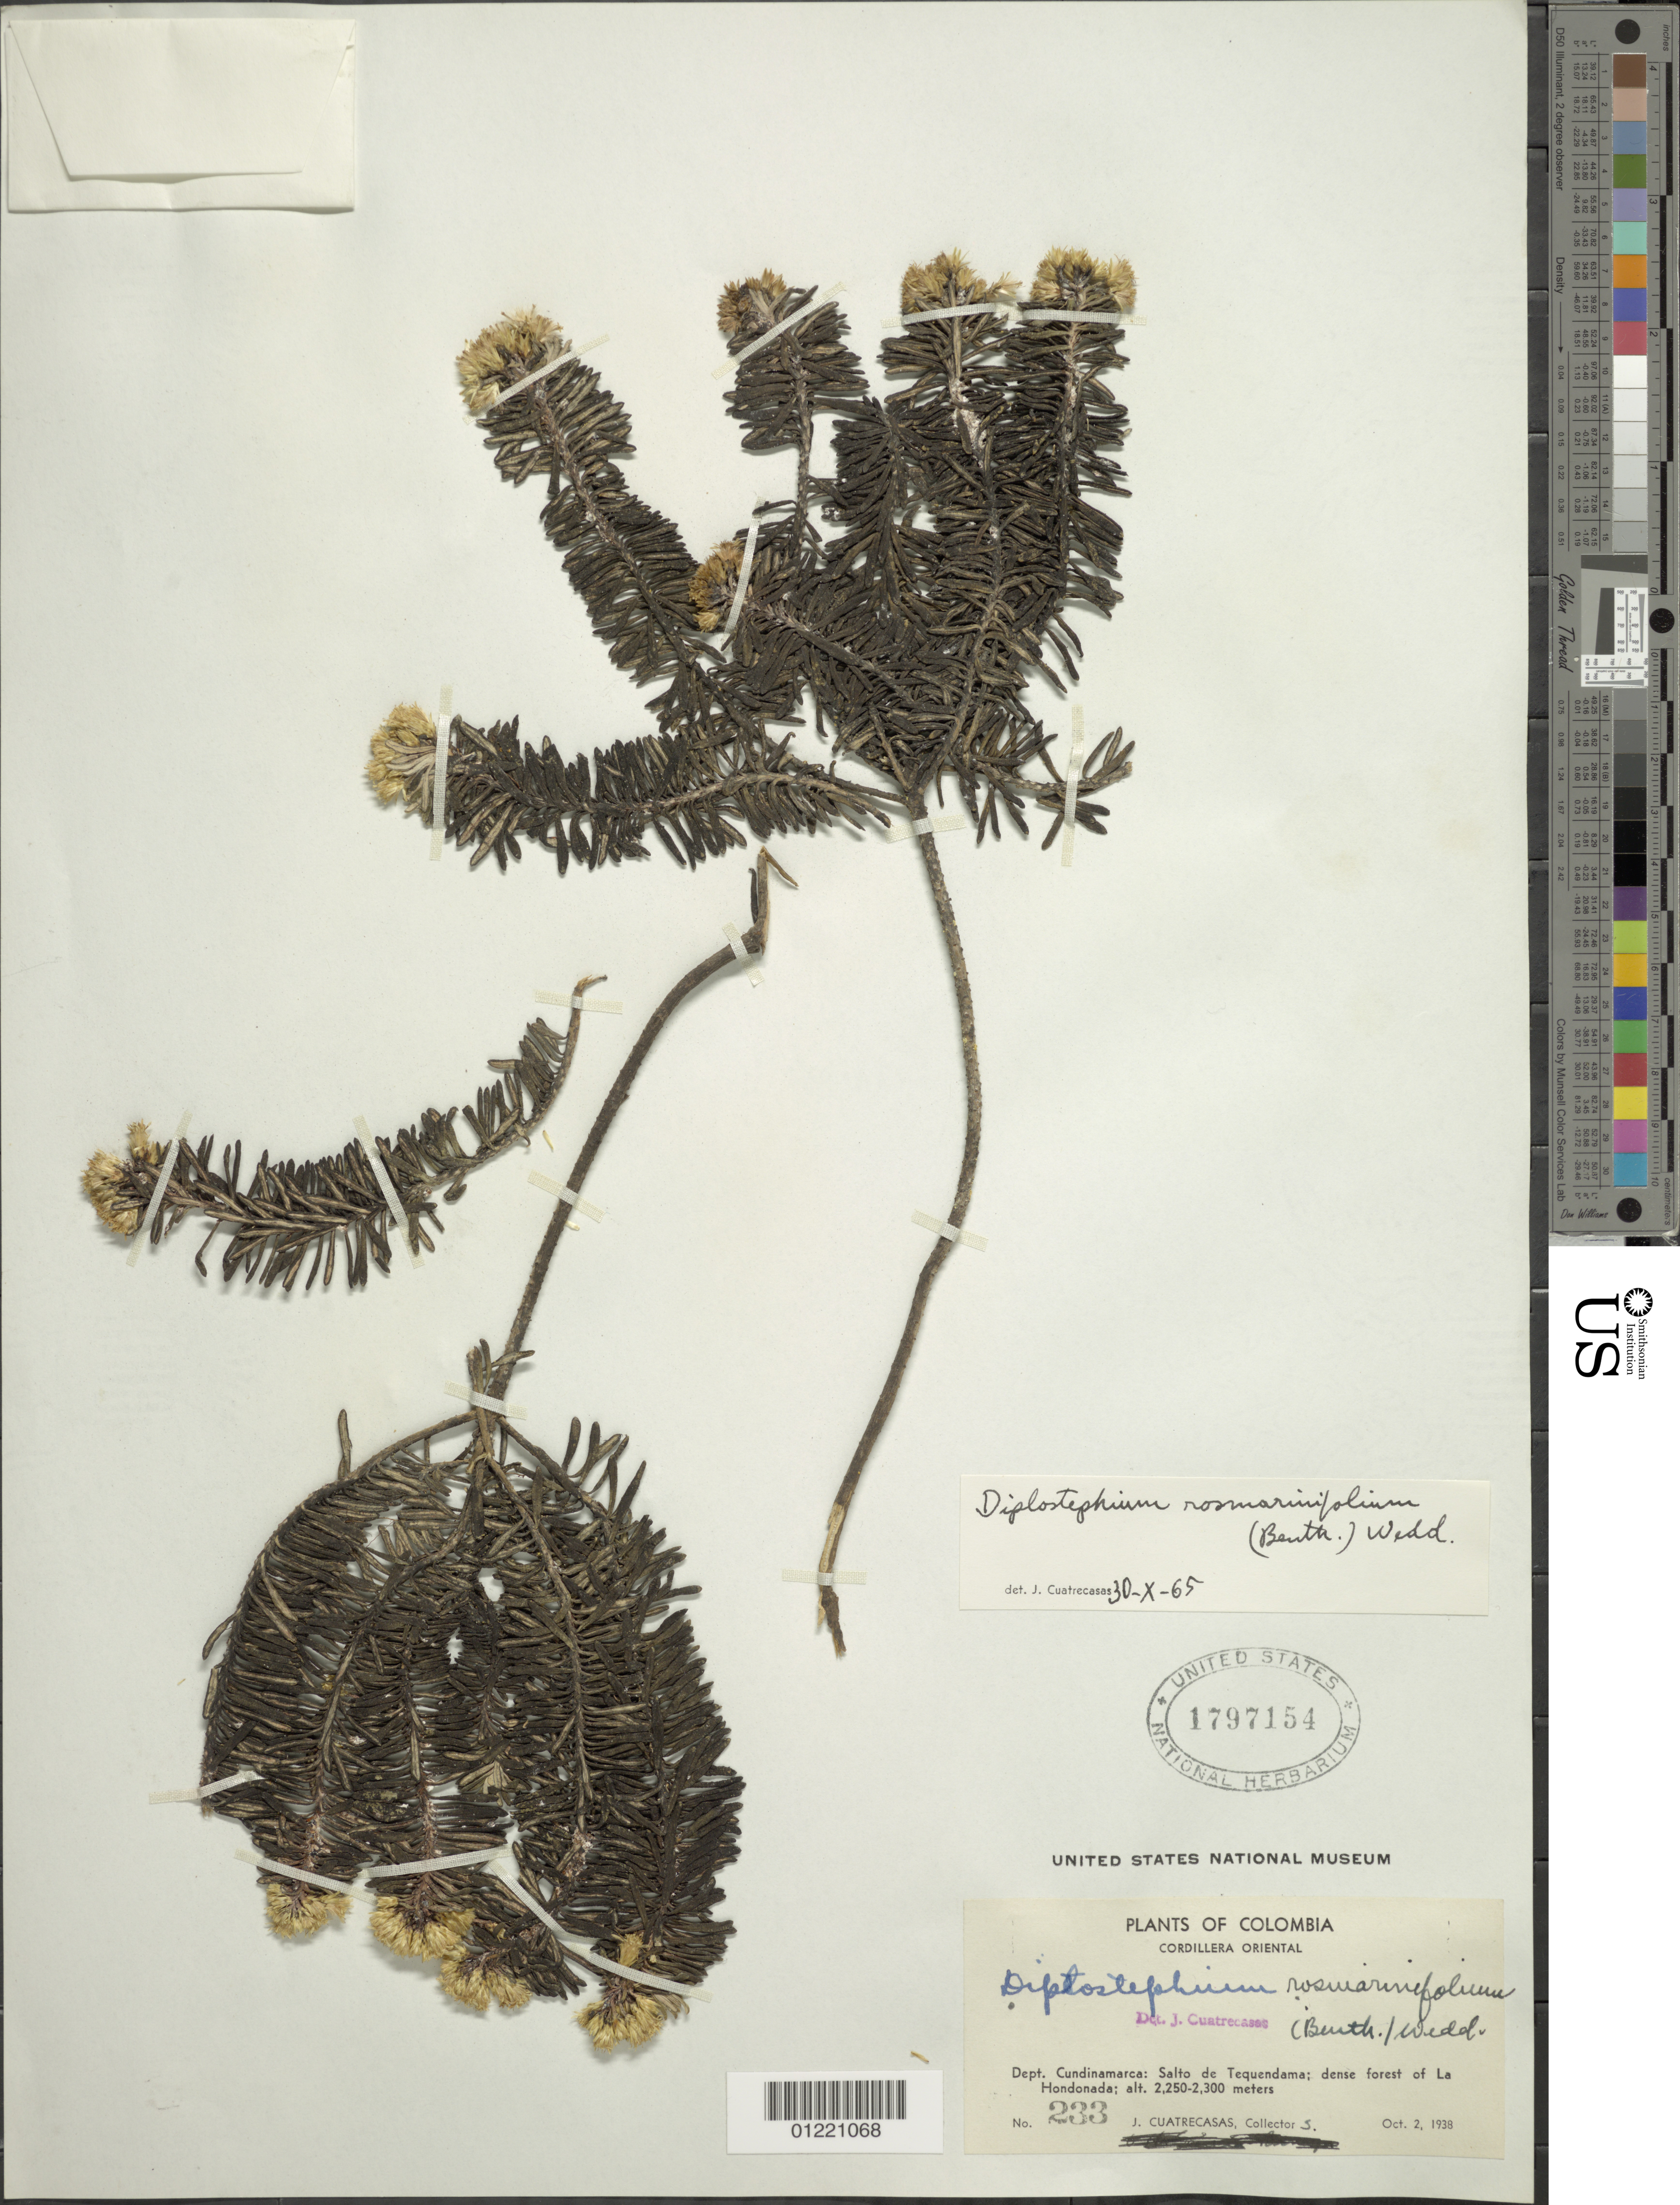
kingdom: Plantae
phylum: Tracheophyta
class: Magnoliopsida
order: Asterales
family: Asteraceae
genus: Diplostephium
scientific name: Diplostephium rosmarinifolium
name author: (Benth.) Wedd.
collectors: J. Cuatrecasas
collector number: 233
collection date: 1938-10-02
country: Colombia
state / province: Cundinamarca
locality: Salto de Tequendama; dense forest of La Hondonada.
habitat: dense forest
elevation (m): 2250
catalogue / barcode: US 1797154